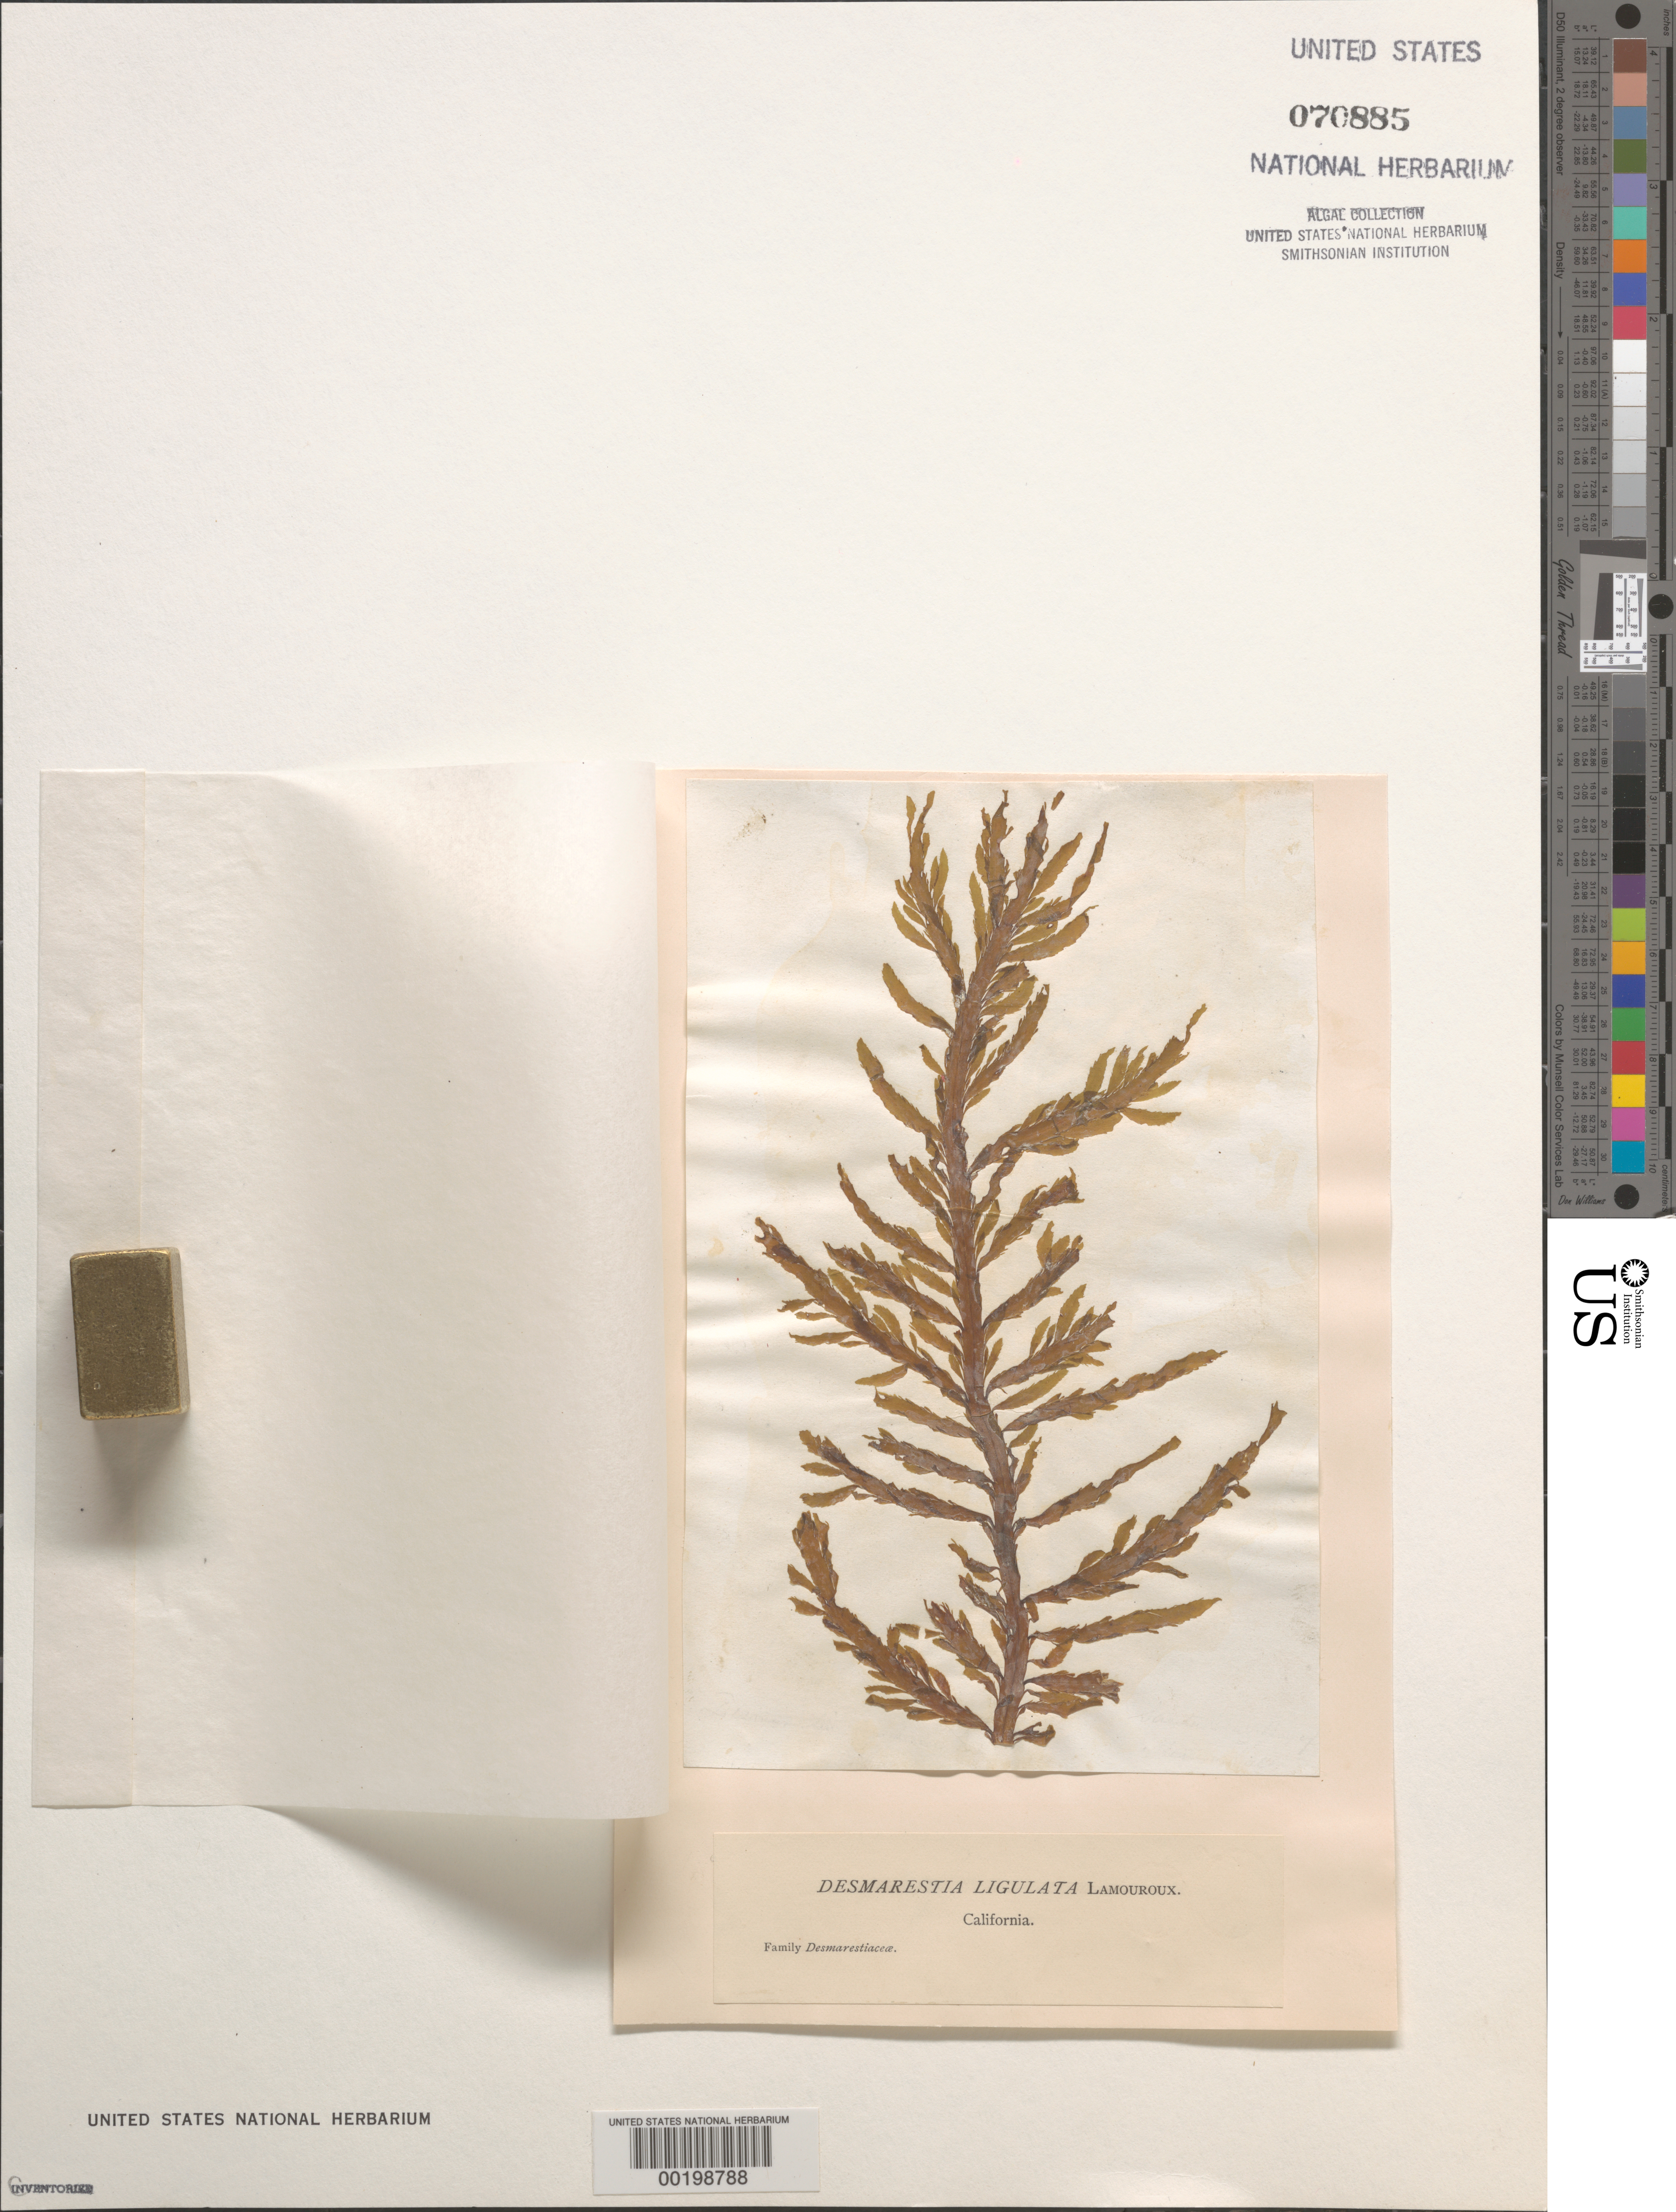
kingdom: Chromista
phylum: Ochrophyta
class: Phaeophyceae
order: Desmarestiales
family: Desmarestiaceae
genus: Desmarestia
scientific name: Desmarestia ligulata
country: United States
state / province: California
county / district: San Diego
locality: False Bay, San Diego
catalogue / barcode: US 70885